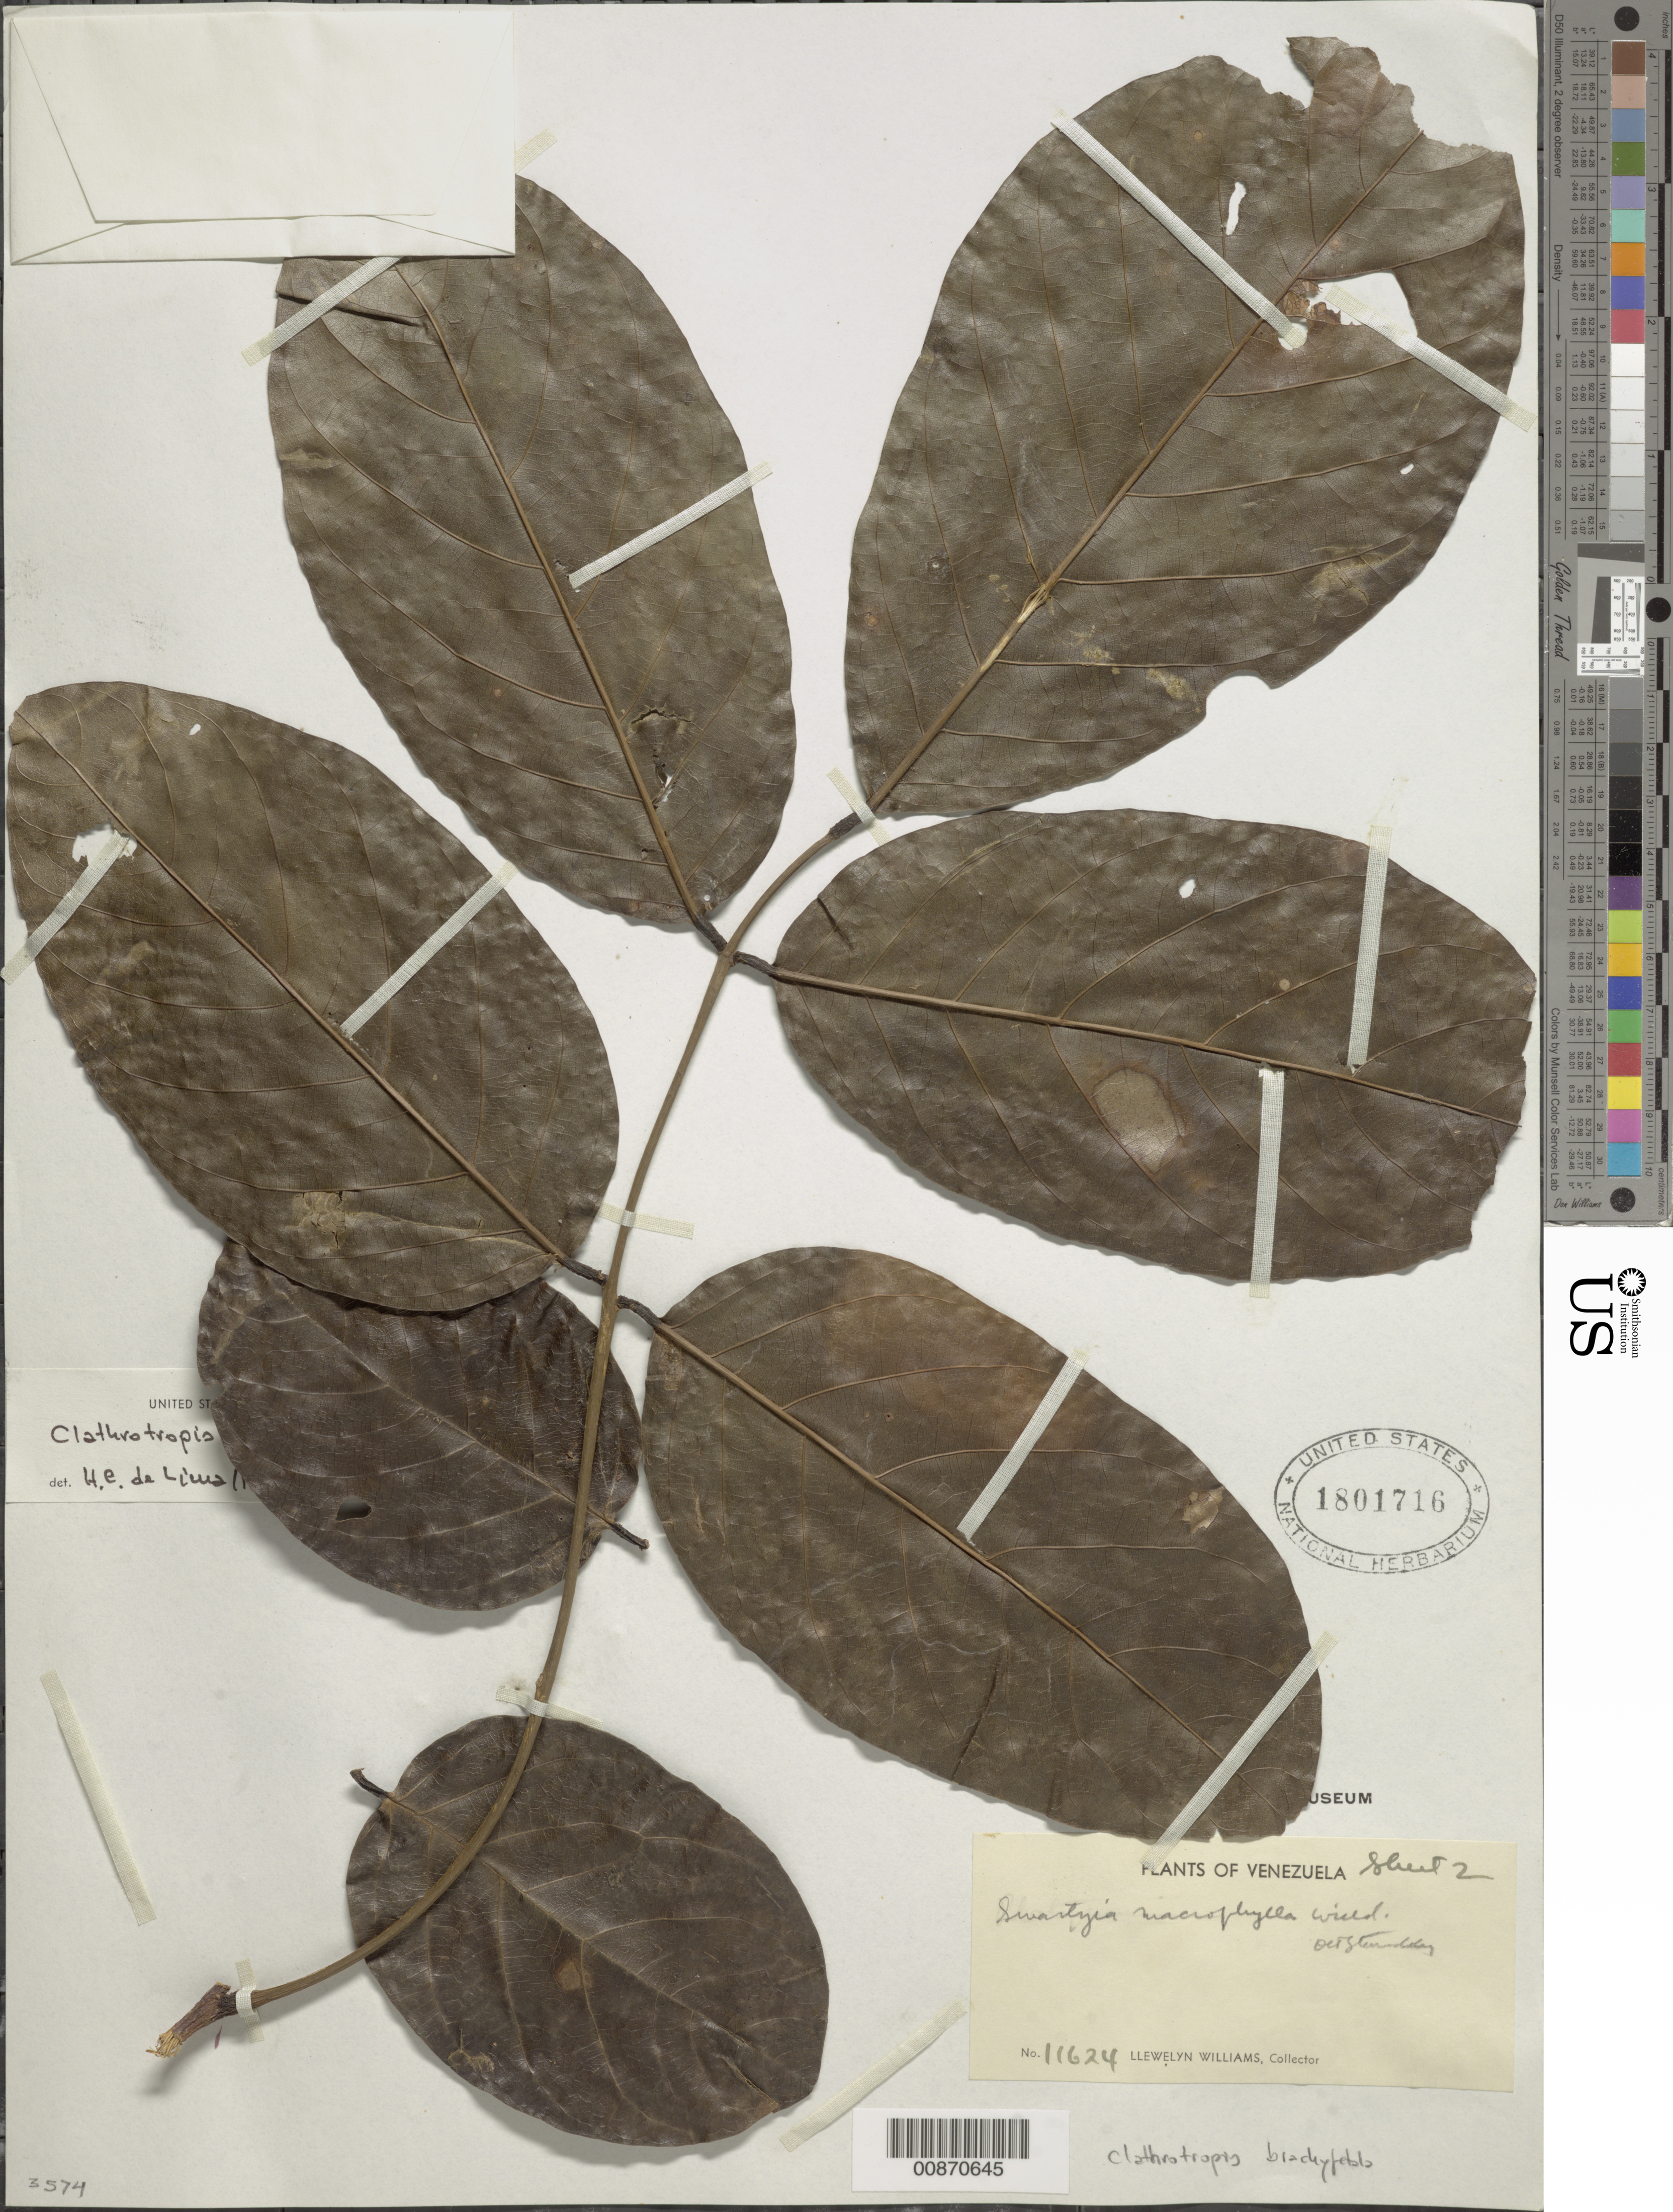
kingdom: Plantae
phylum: Tracheophyta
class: Magnoliopsida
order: Fabales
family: Fabaceae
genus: Clathrotropis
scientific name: Clathrotropis brachypetala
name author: (Tul.) Kleinh.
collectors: Ll. Williams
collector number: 11624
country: Venezuela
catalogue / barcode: US 1801716